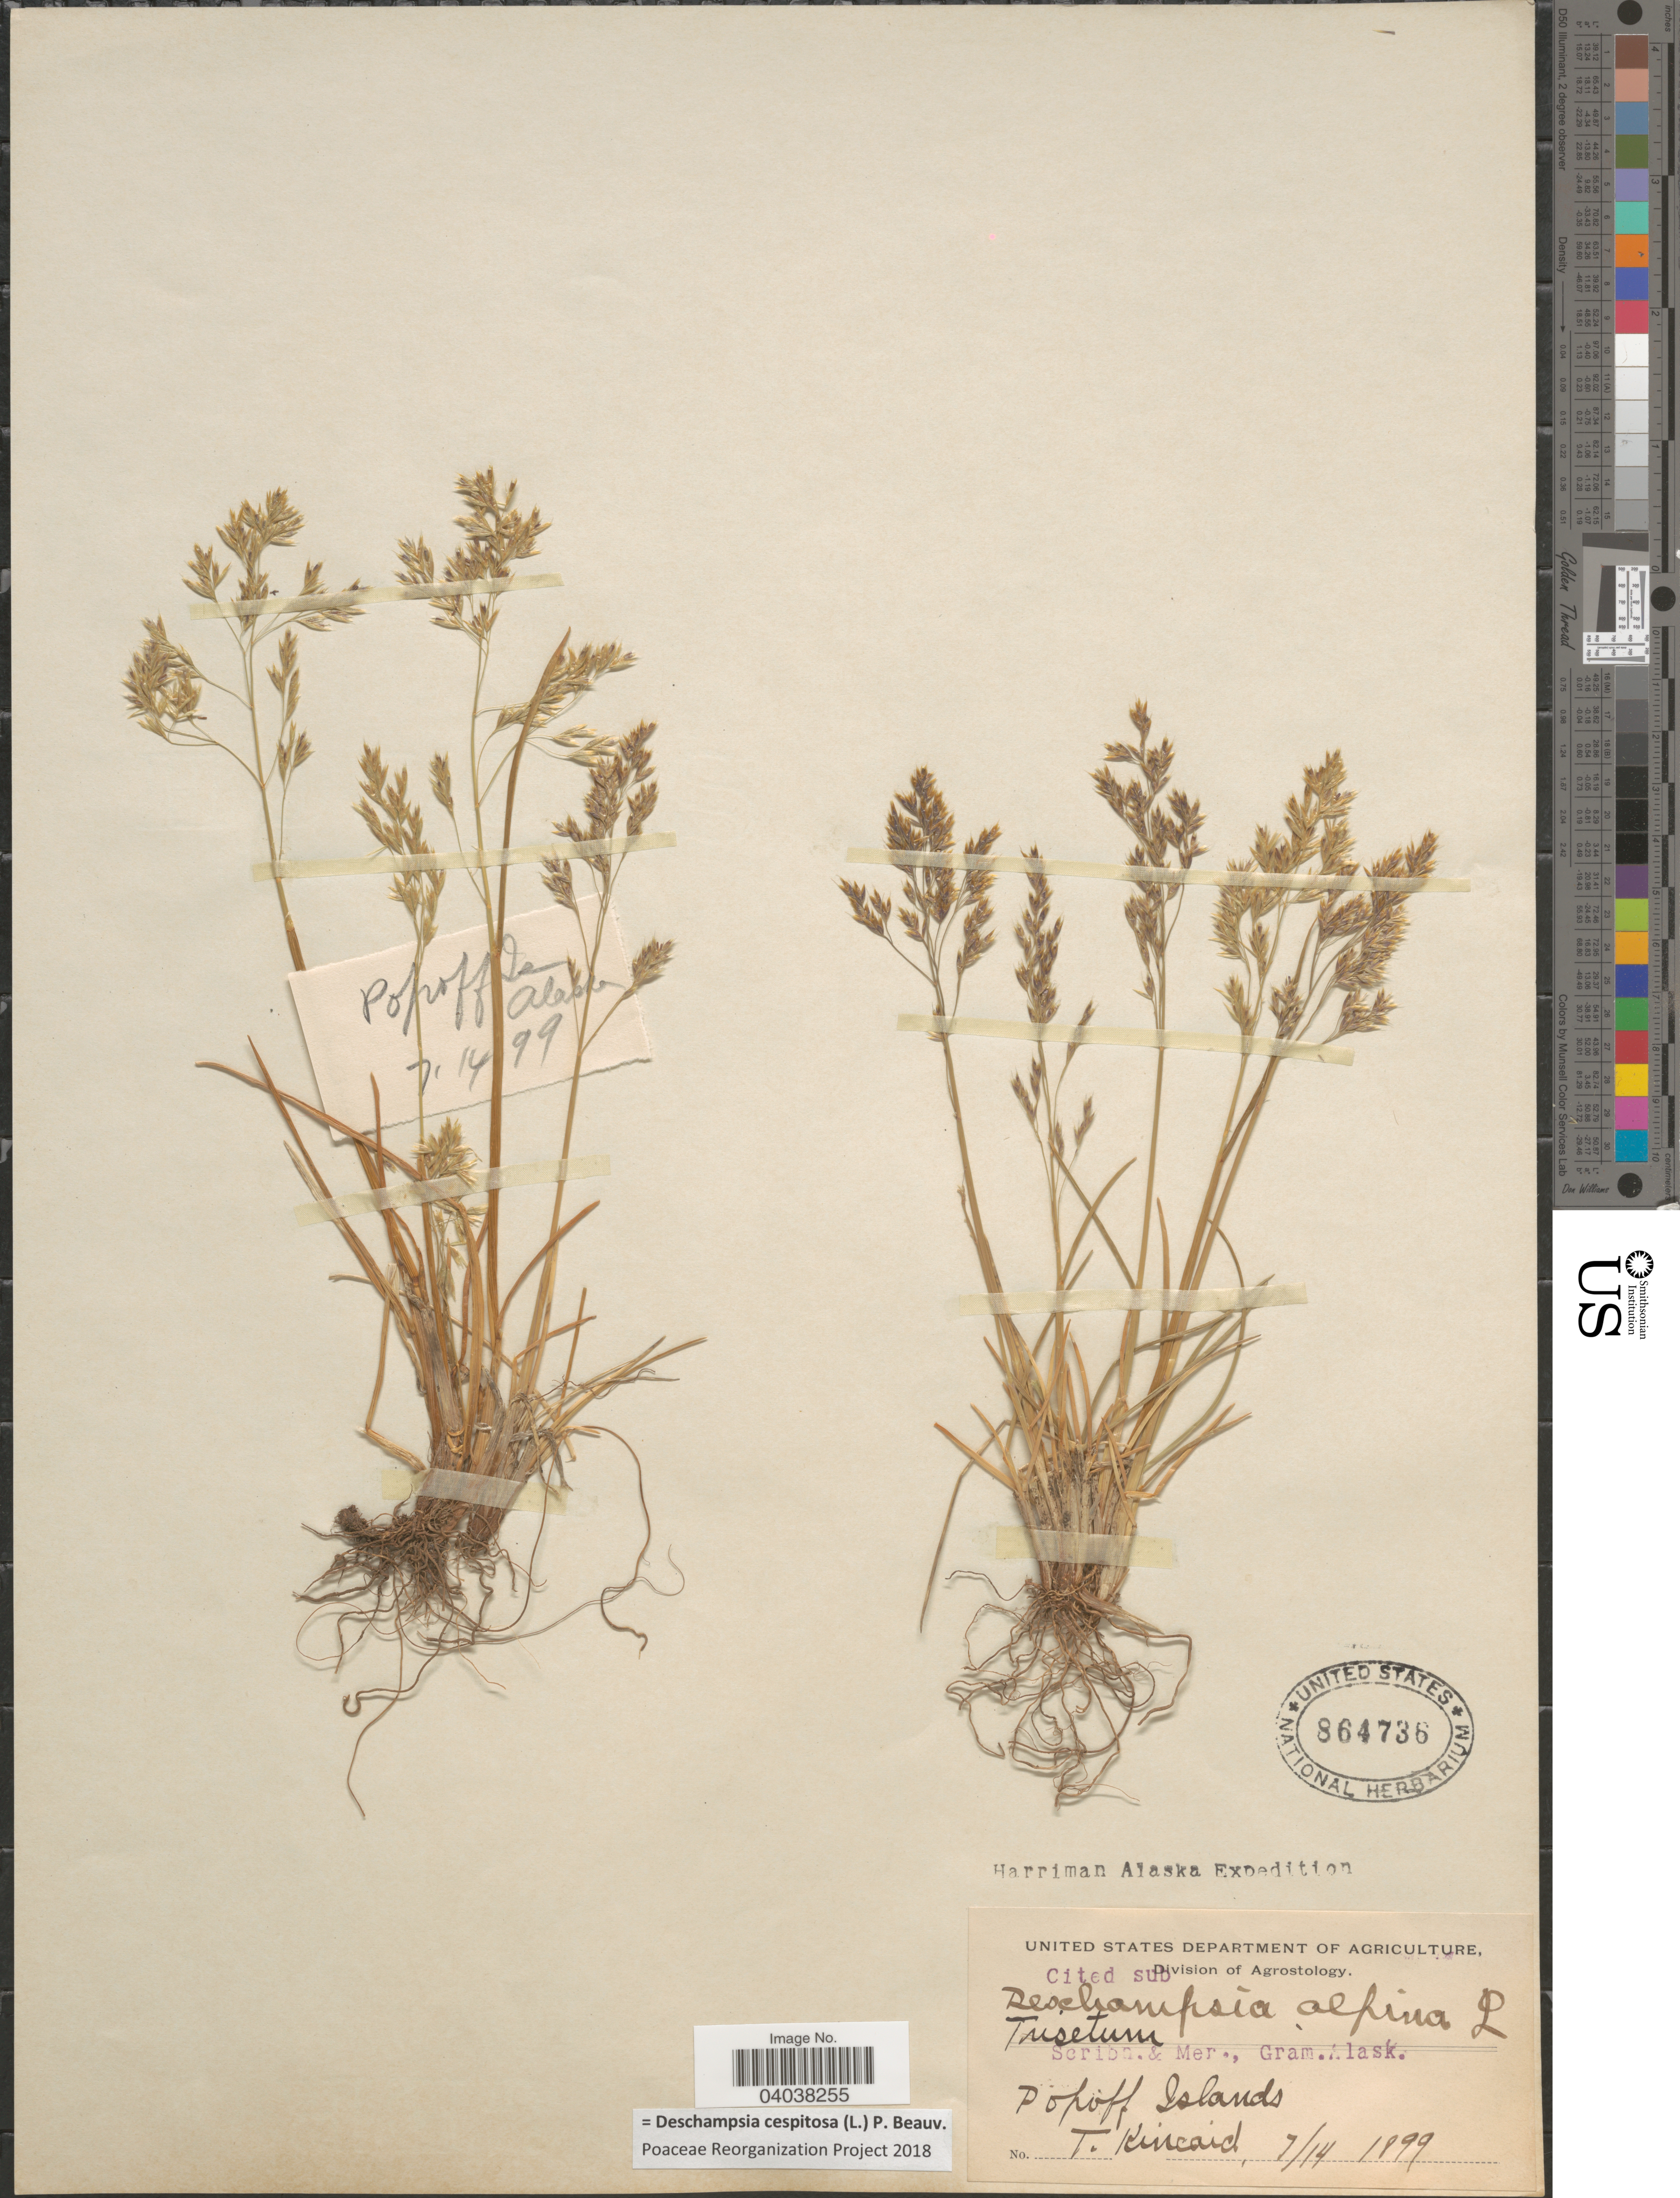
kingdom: Plantae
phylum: Tracheophyta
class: Liliopsida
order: Poales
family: Poaceae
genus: Deschampsia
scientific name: Deschampsia cespitosa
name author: (L.) P. Beauv.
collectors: T. C. Kincaid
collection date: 1899-07-14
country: United States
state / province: Alaska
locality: Popoff Islands.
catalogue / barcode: US 864736